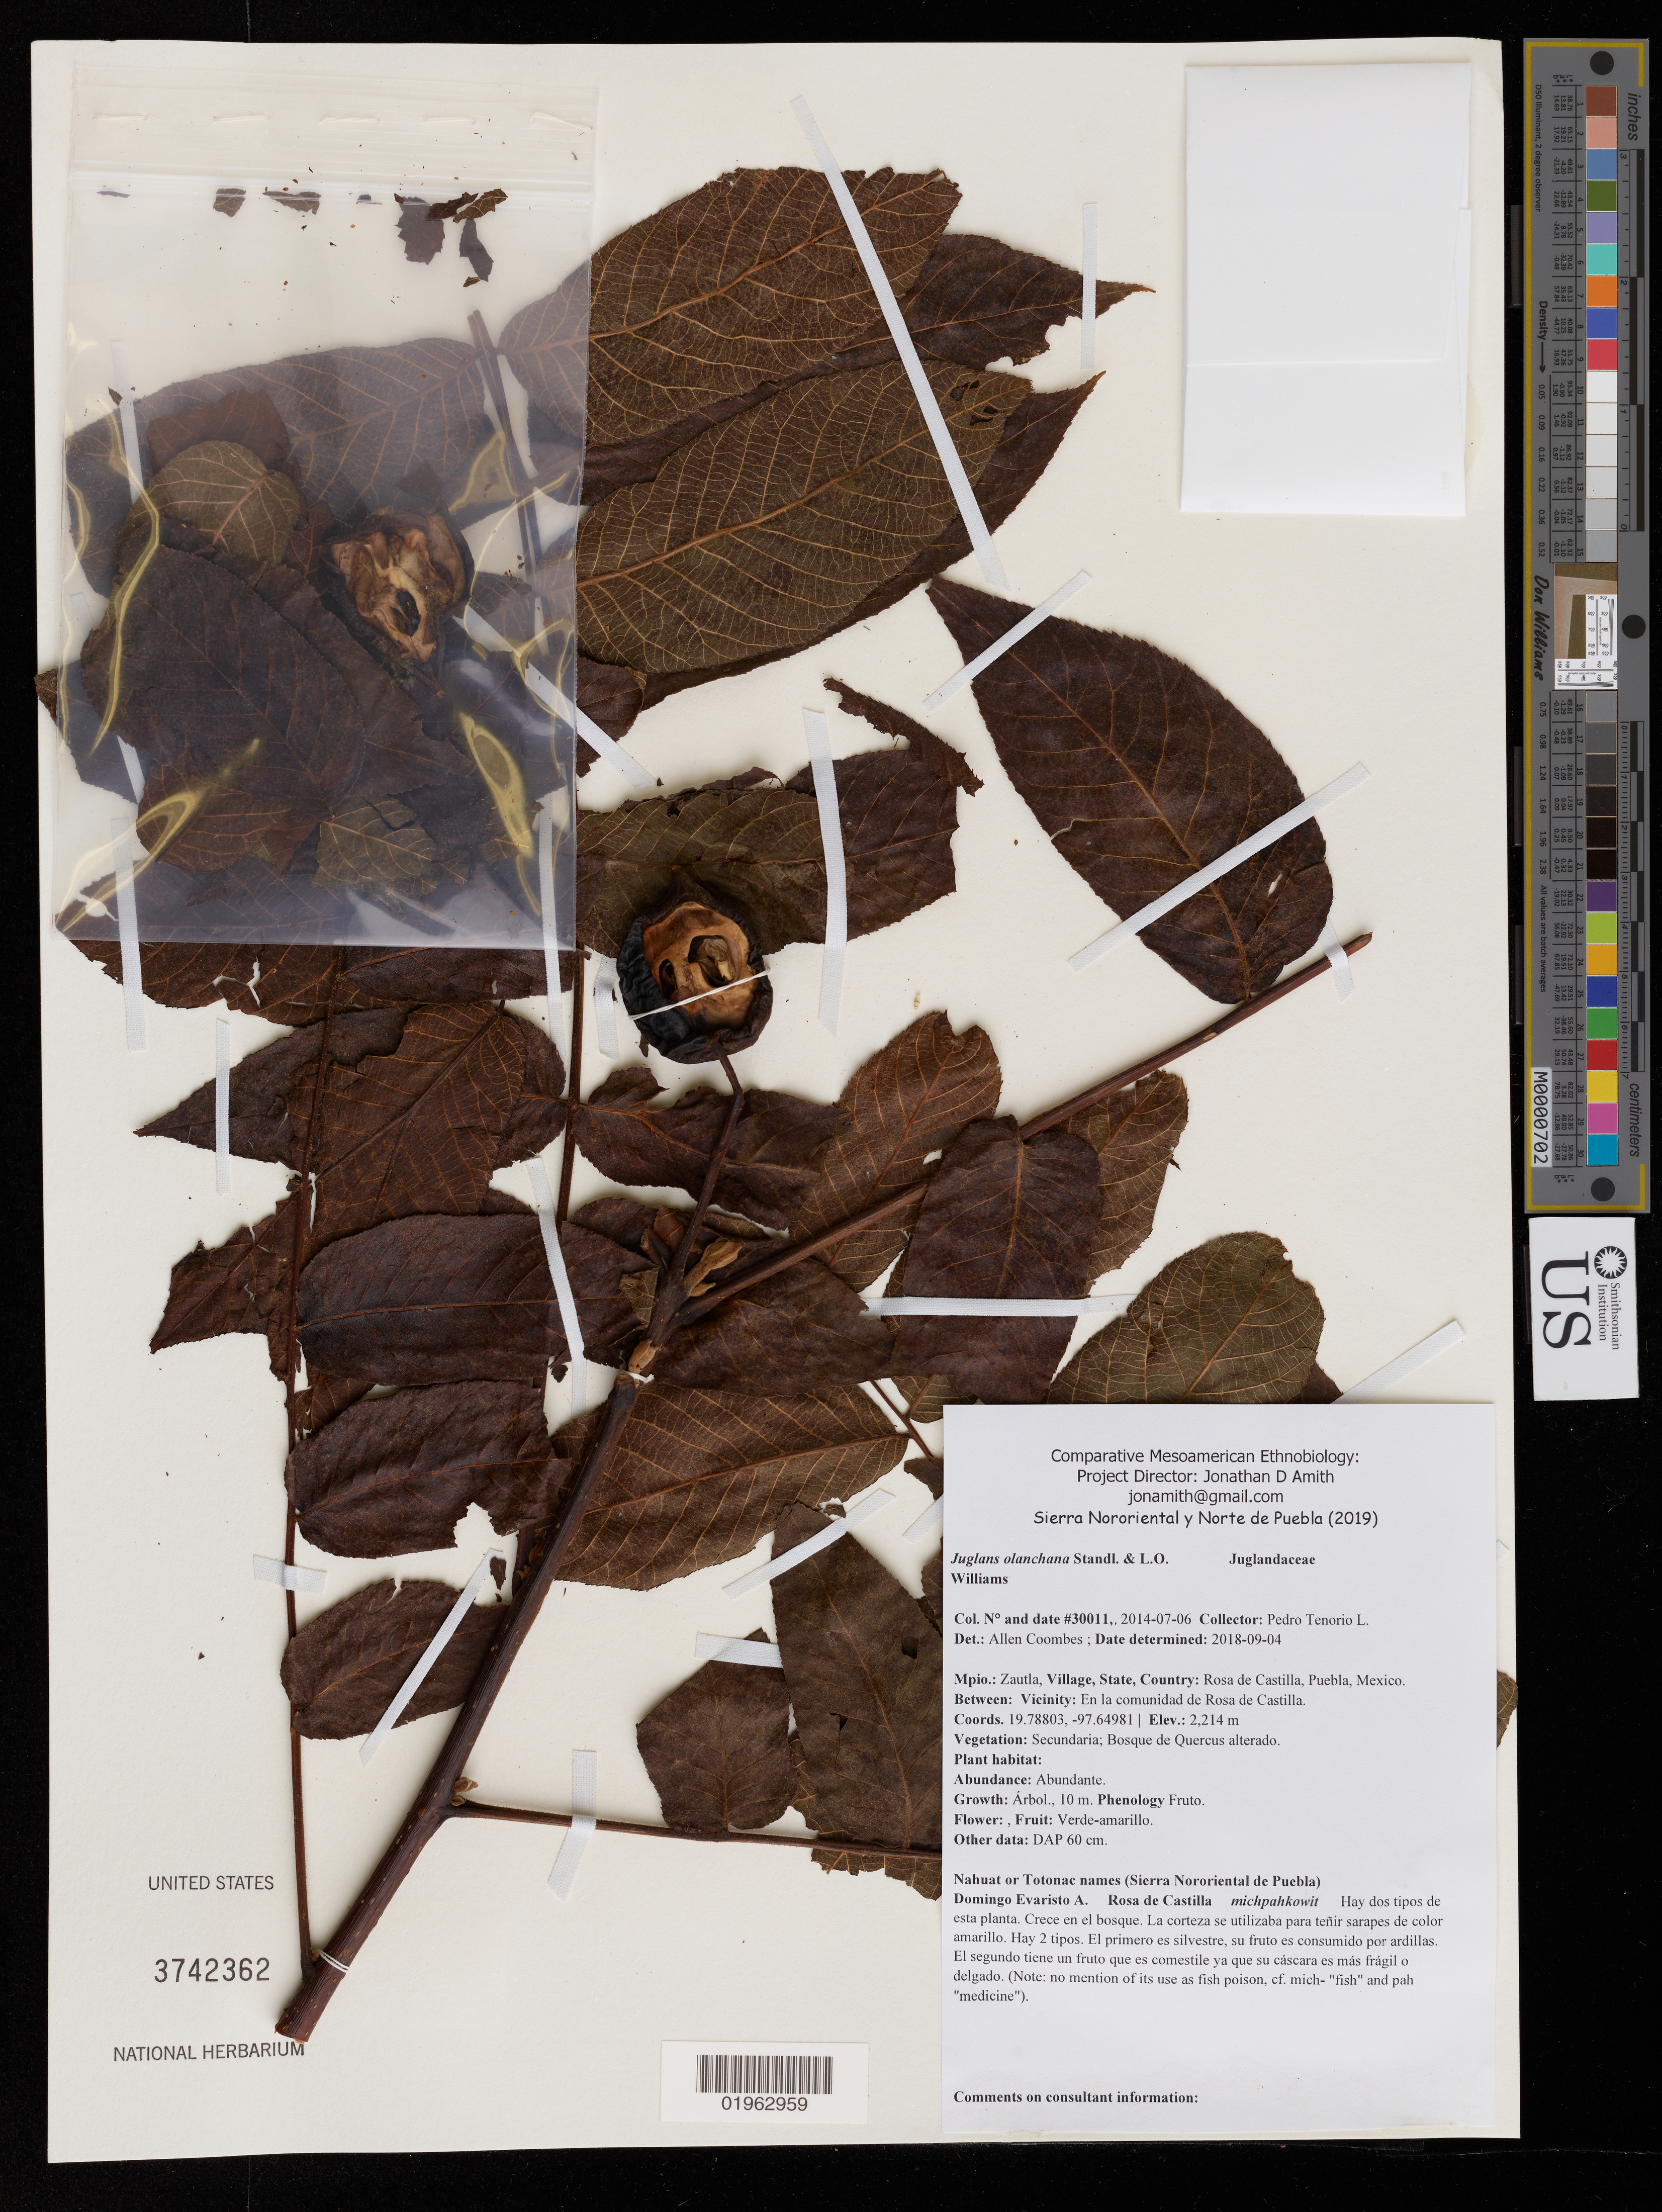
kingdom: Plantae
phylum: Tracheophyta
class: Magnoliopsida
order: Fagales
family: Juglandaceae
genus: Juglans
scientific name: Juglans olanchana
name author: Standl. & L.O. Williams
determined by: Coombes, Allen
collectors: P. Tenorio L.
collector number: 30011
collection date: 2014-07-06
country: México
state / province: Puebla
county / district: Zautla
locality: PUEBLO: Rosa de Castilla, zona urbana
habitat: Bosque de Quercus alterado.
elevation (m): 2214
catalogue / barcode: US 3742362